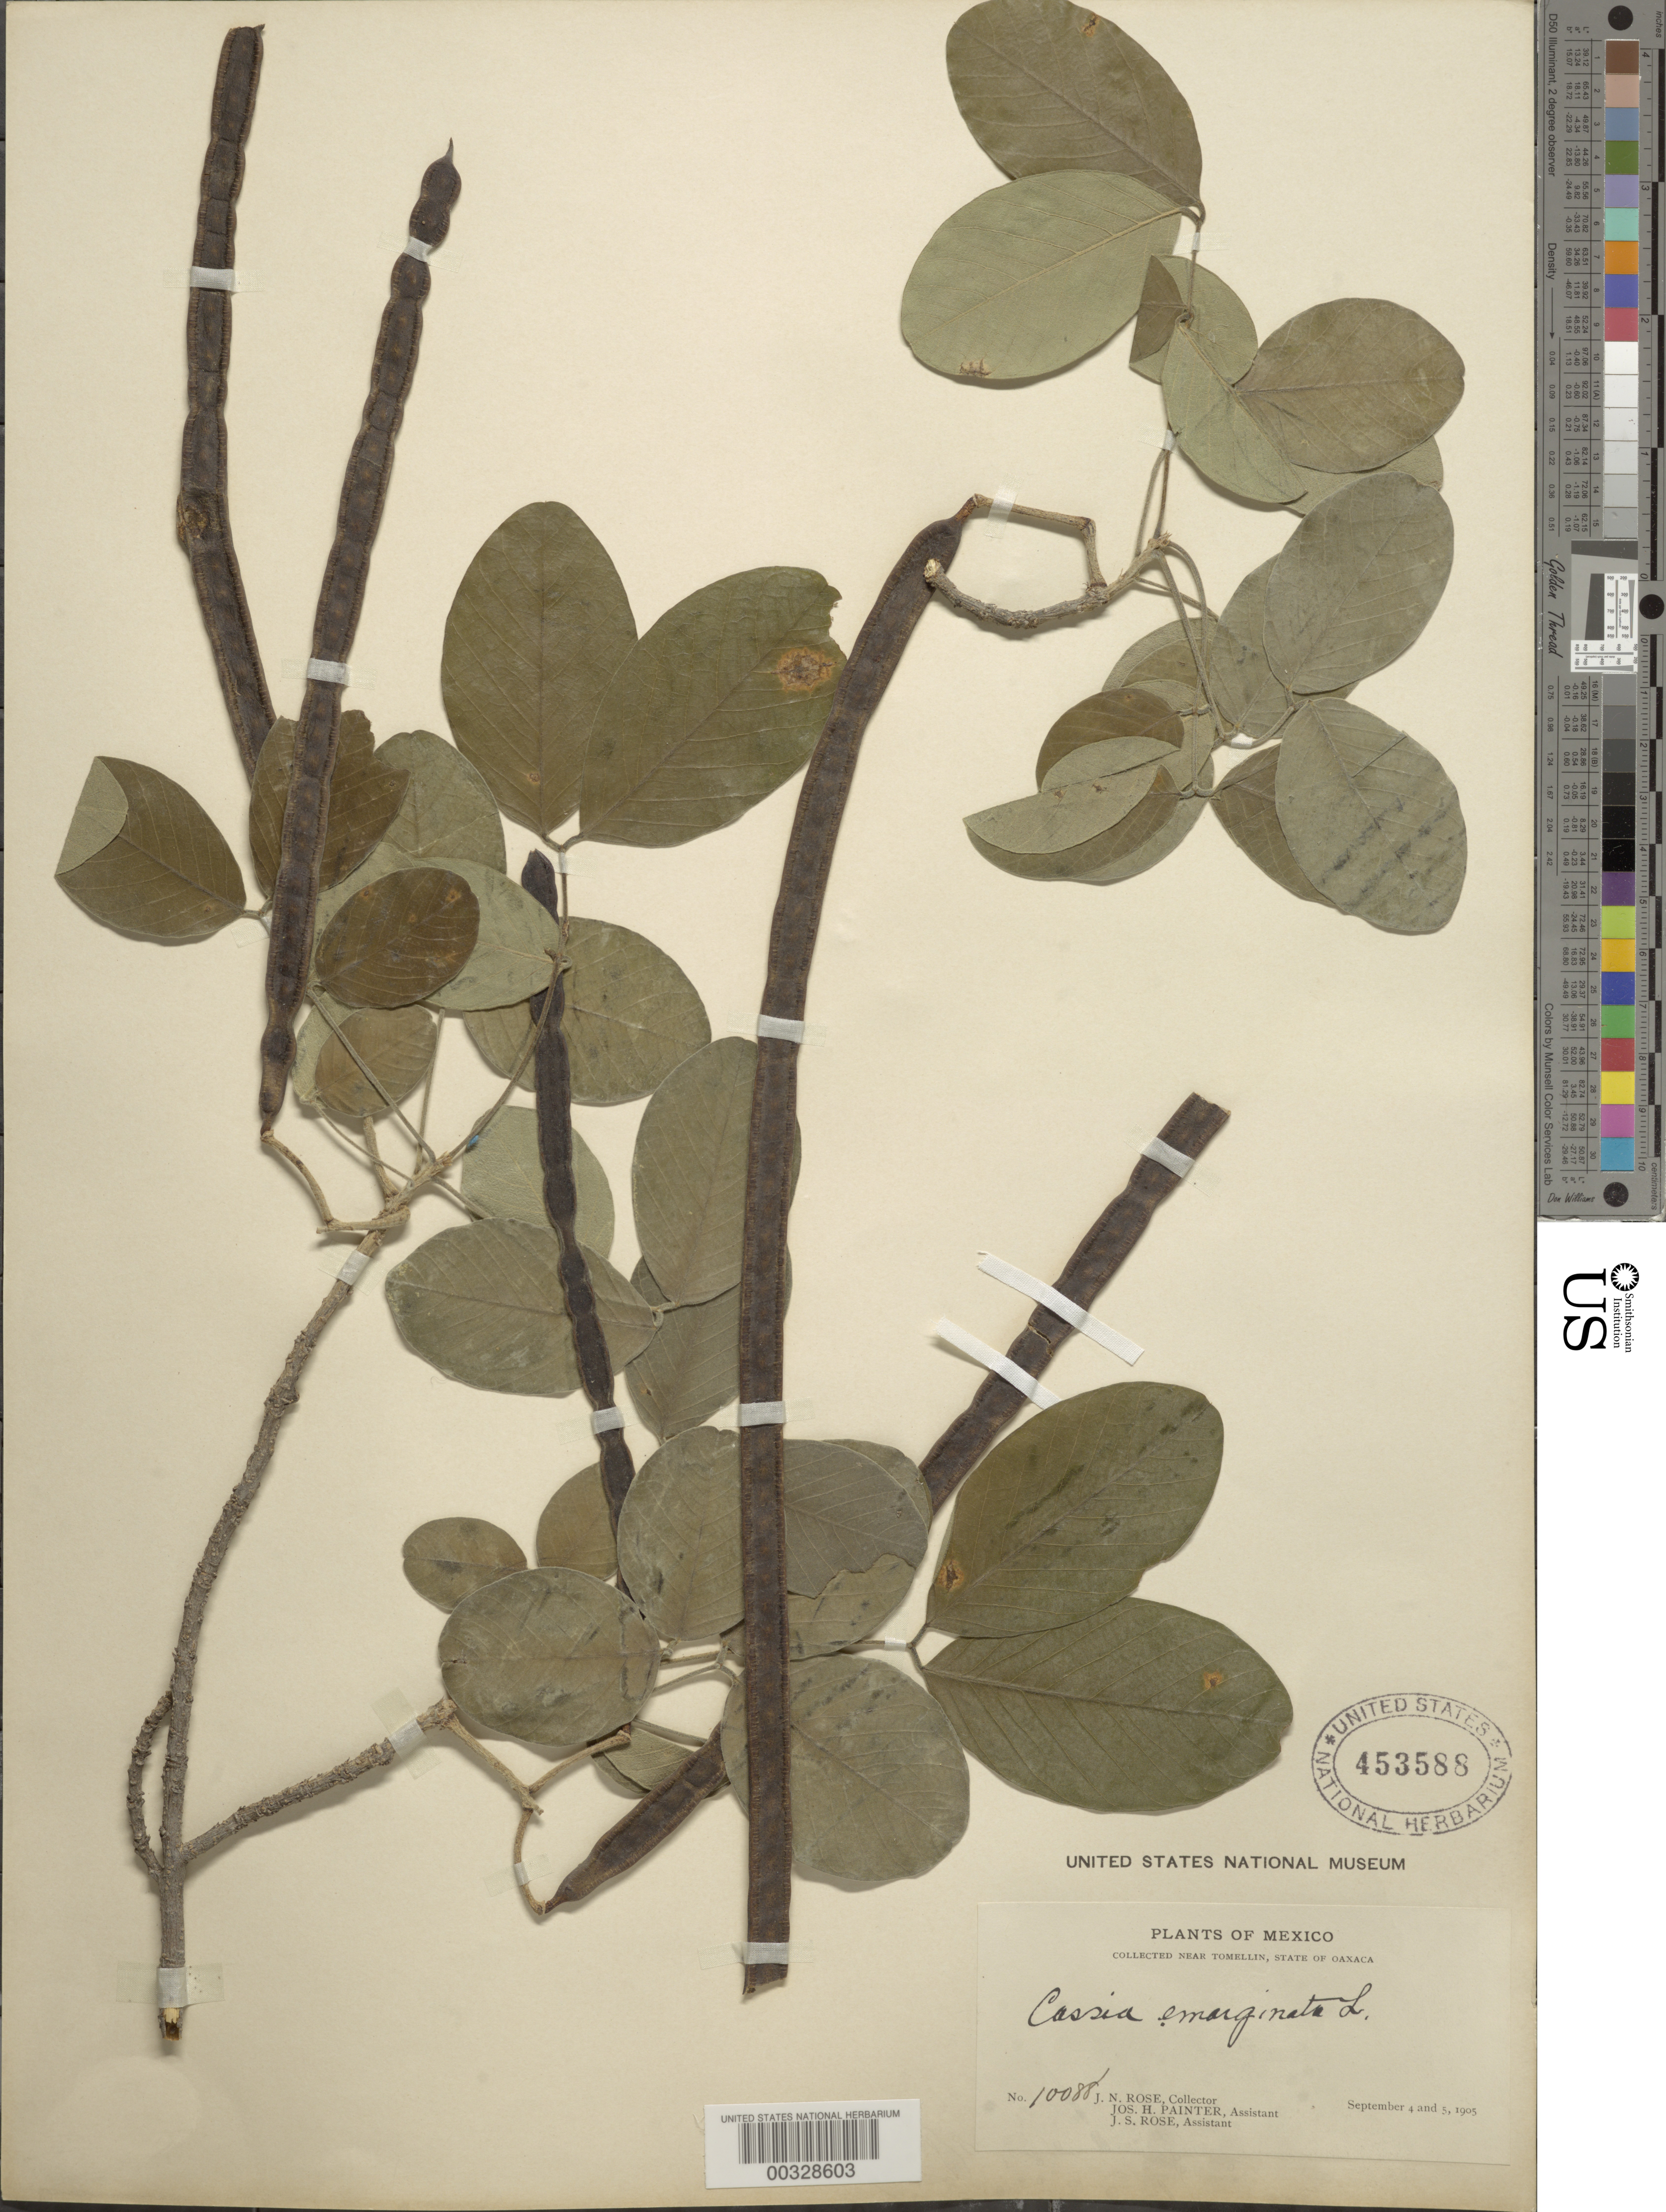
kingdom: Plantae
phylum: Tracheophyta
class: Magnoliopsida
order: Fabales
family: Fabaceae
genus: Senna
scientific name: Senna emarginata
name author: L.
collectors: J. N. Rose, J. H. Painter & J. S. Rose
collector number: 10088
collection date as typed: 04 Sep 1905 to 05 Sep 1905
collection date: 1905-09-04/1905-09-05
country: Mexico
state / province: Oaxaca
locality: Near tomellin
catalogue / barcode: US 453588